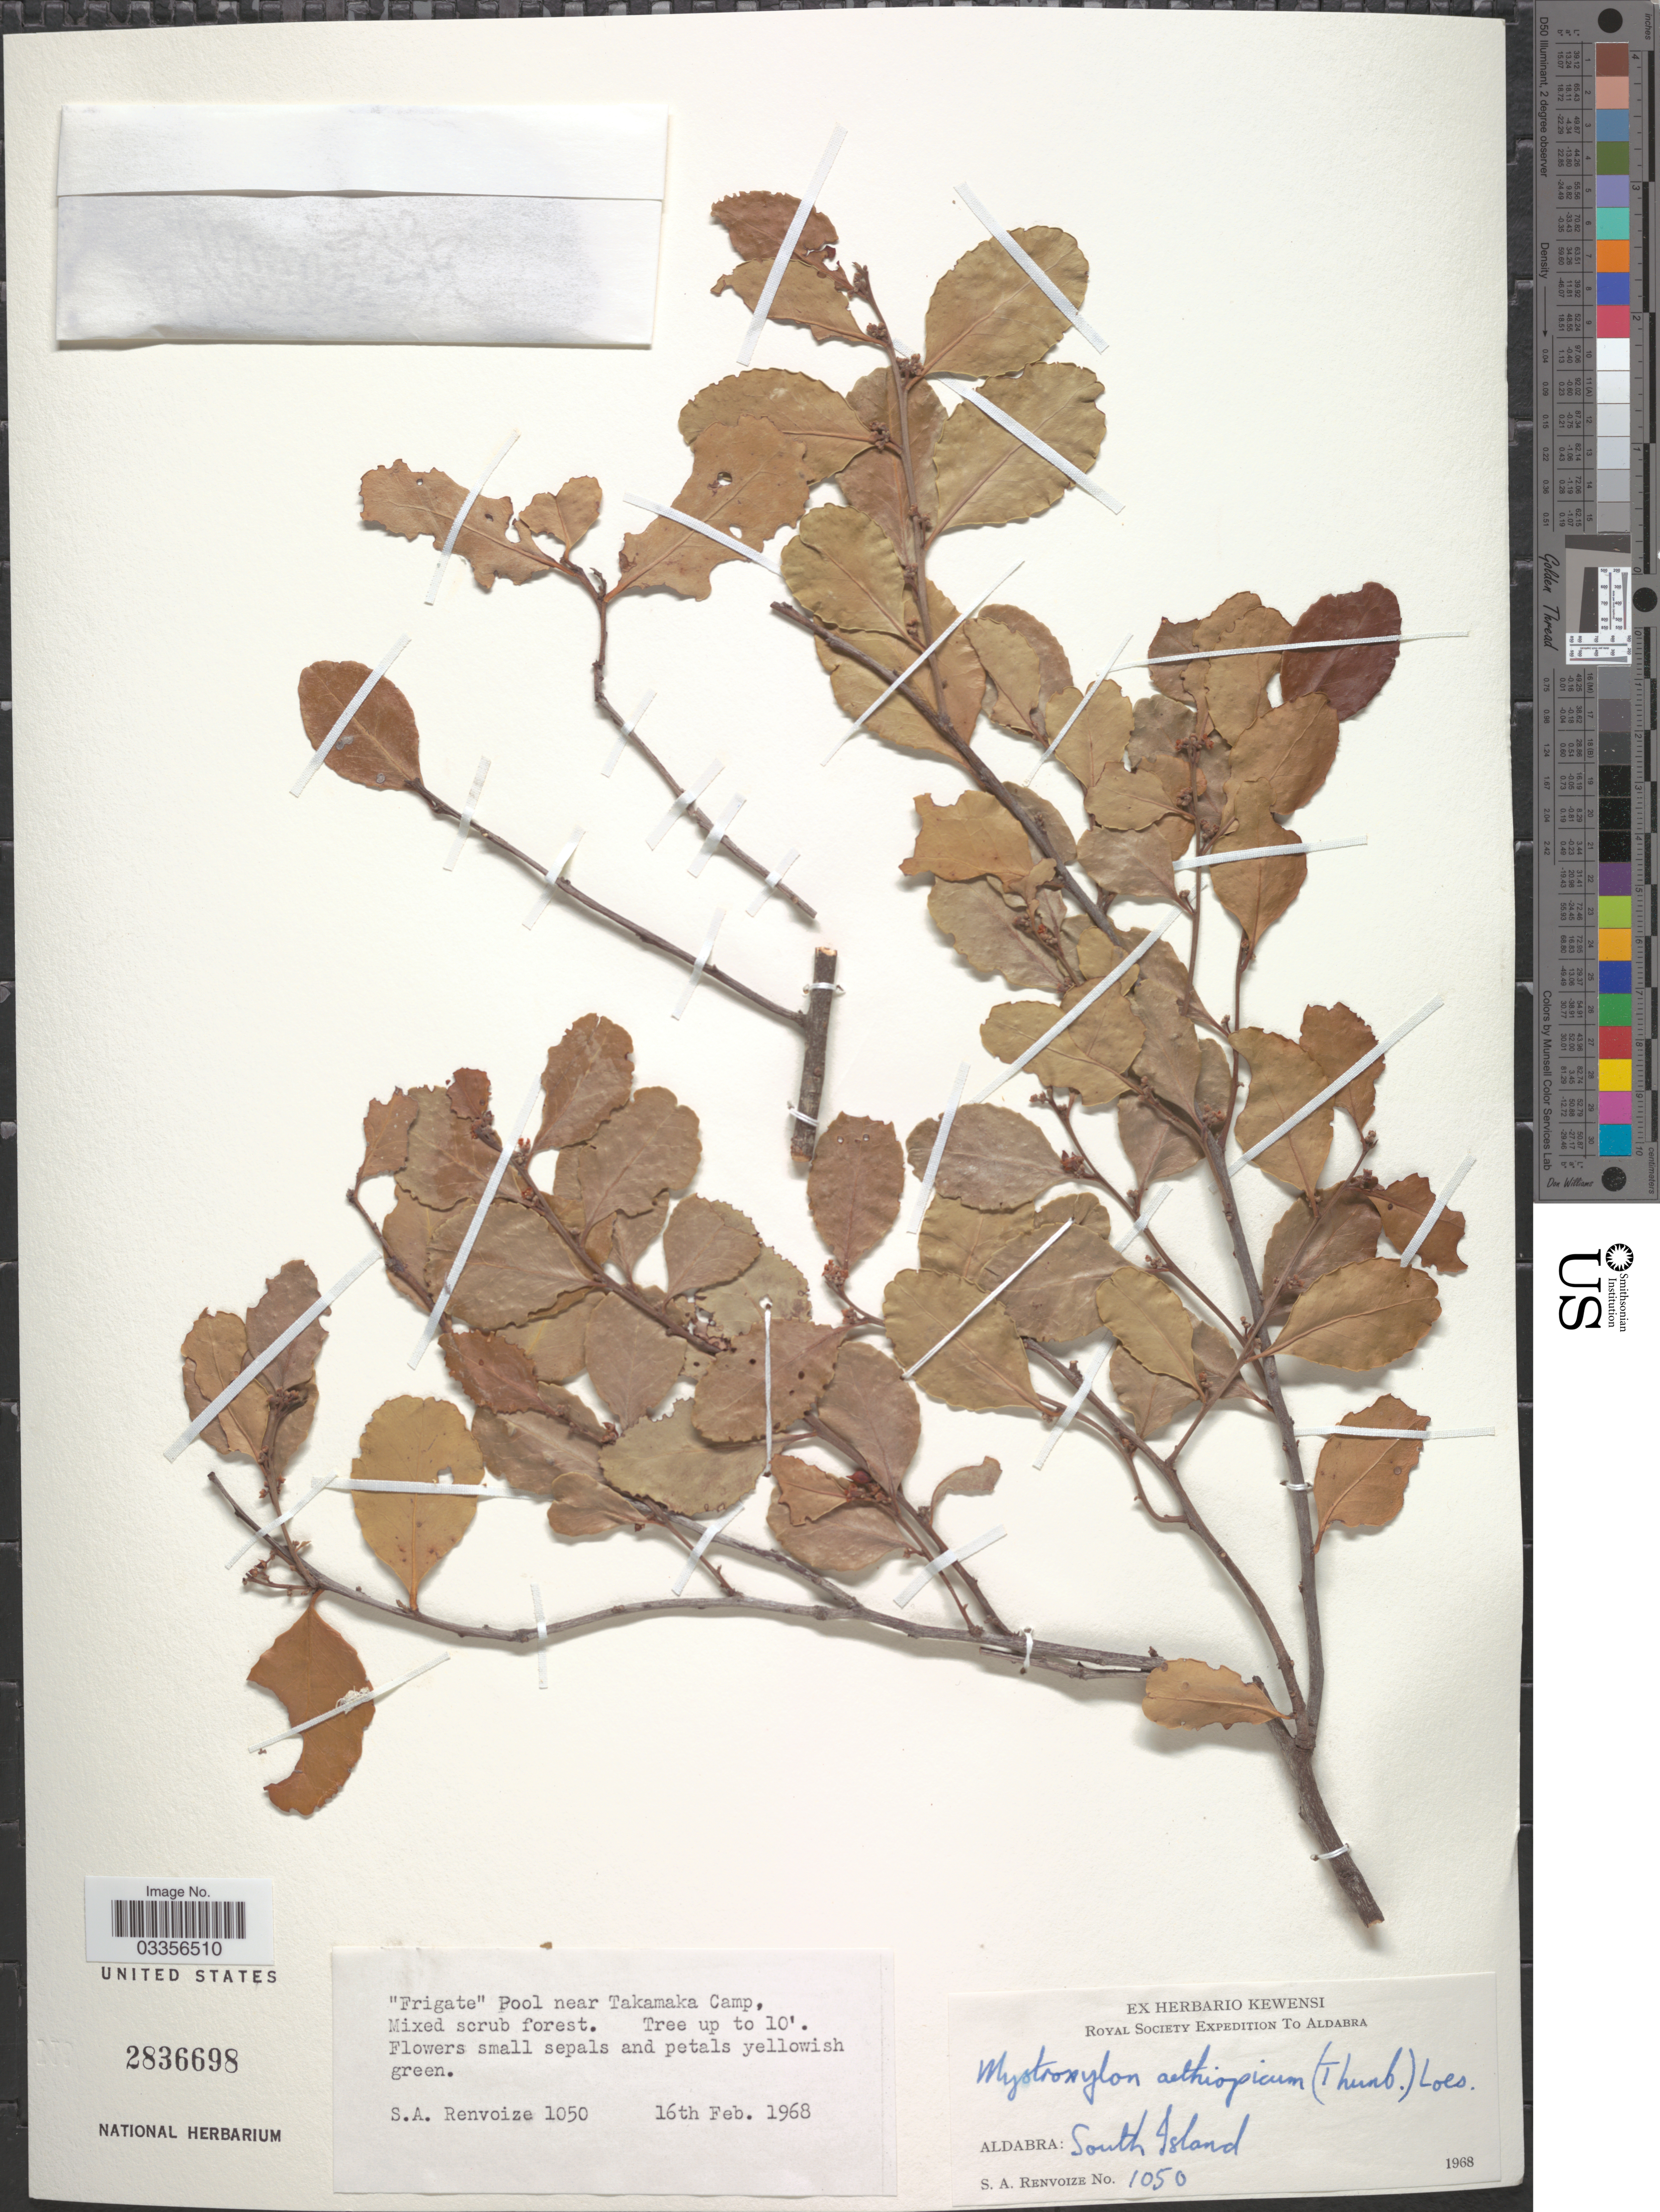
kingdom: Plantae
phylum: Tracheophyta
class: Magnoliopsida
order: Celastrales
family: Celastraceae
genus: Mystroxylon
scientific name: Mystroxylon aethiopicum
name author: (Thunb.) Loes.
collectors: S. A. Renvoize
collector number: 1050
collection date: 1968-02-16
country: Seychelles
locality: Frigate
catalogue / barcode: US 2836698